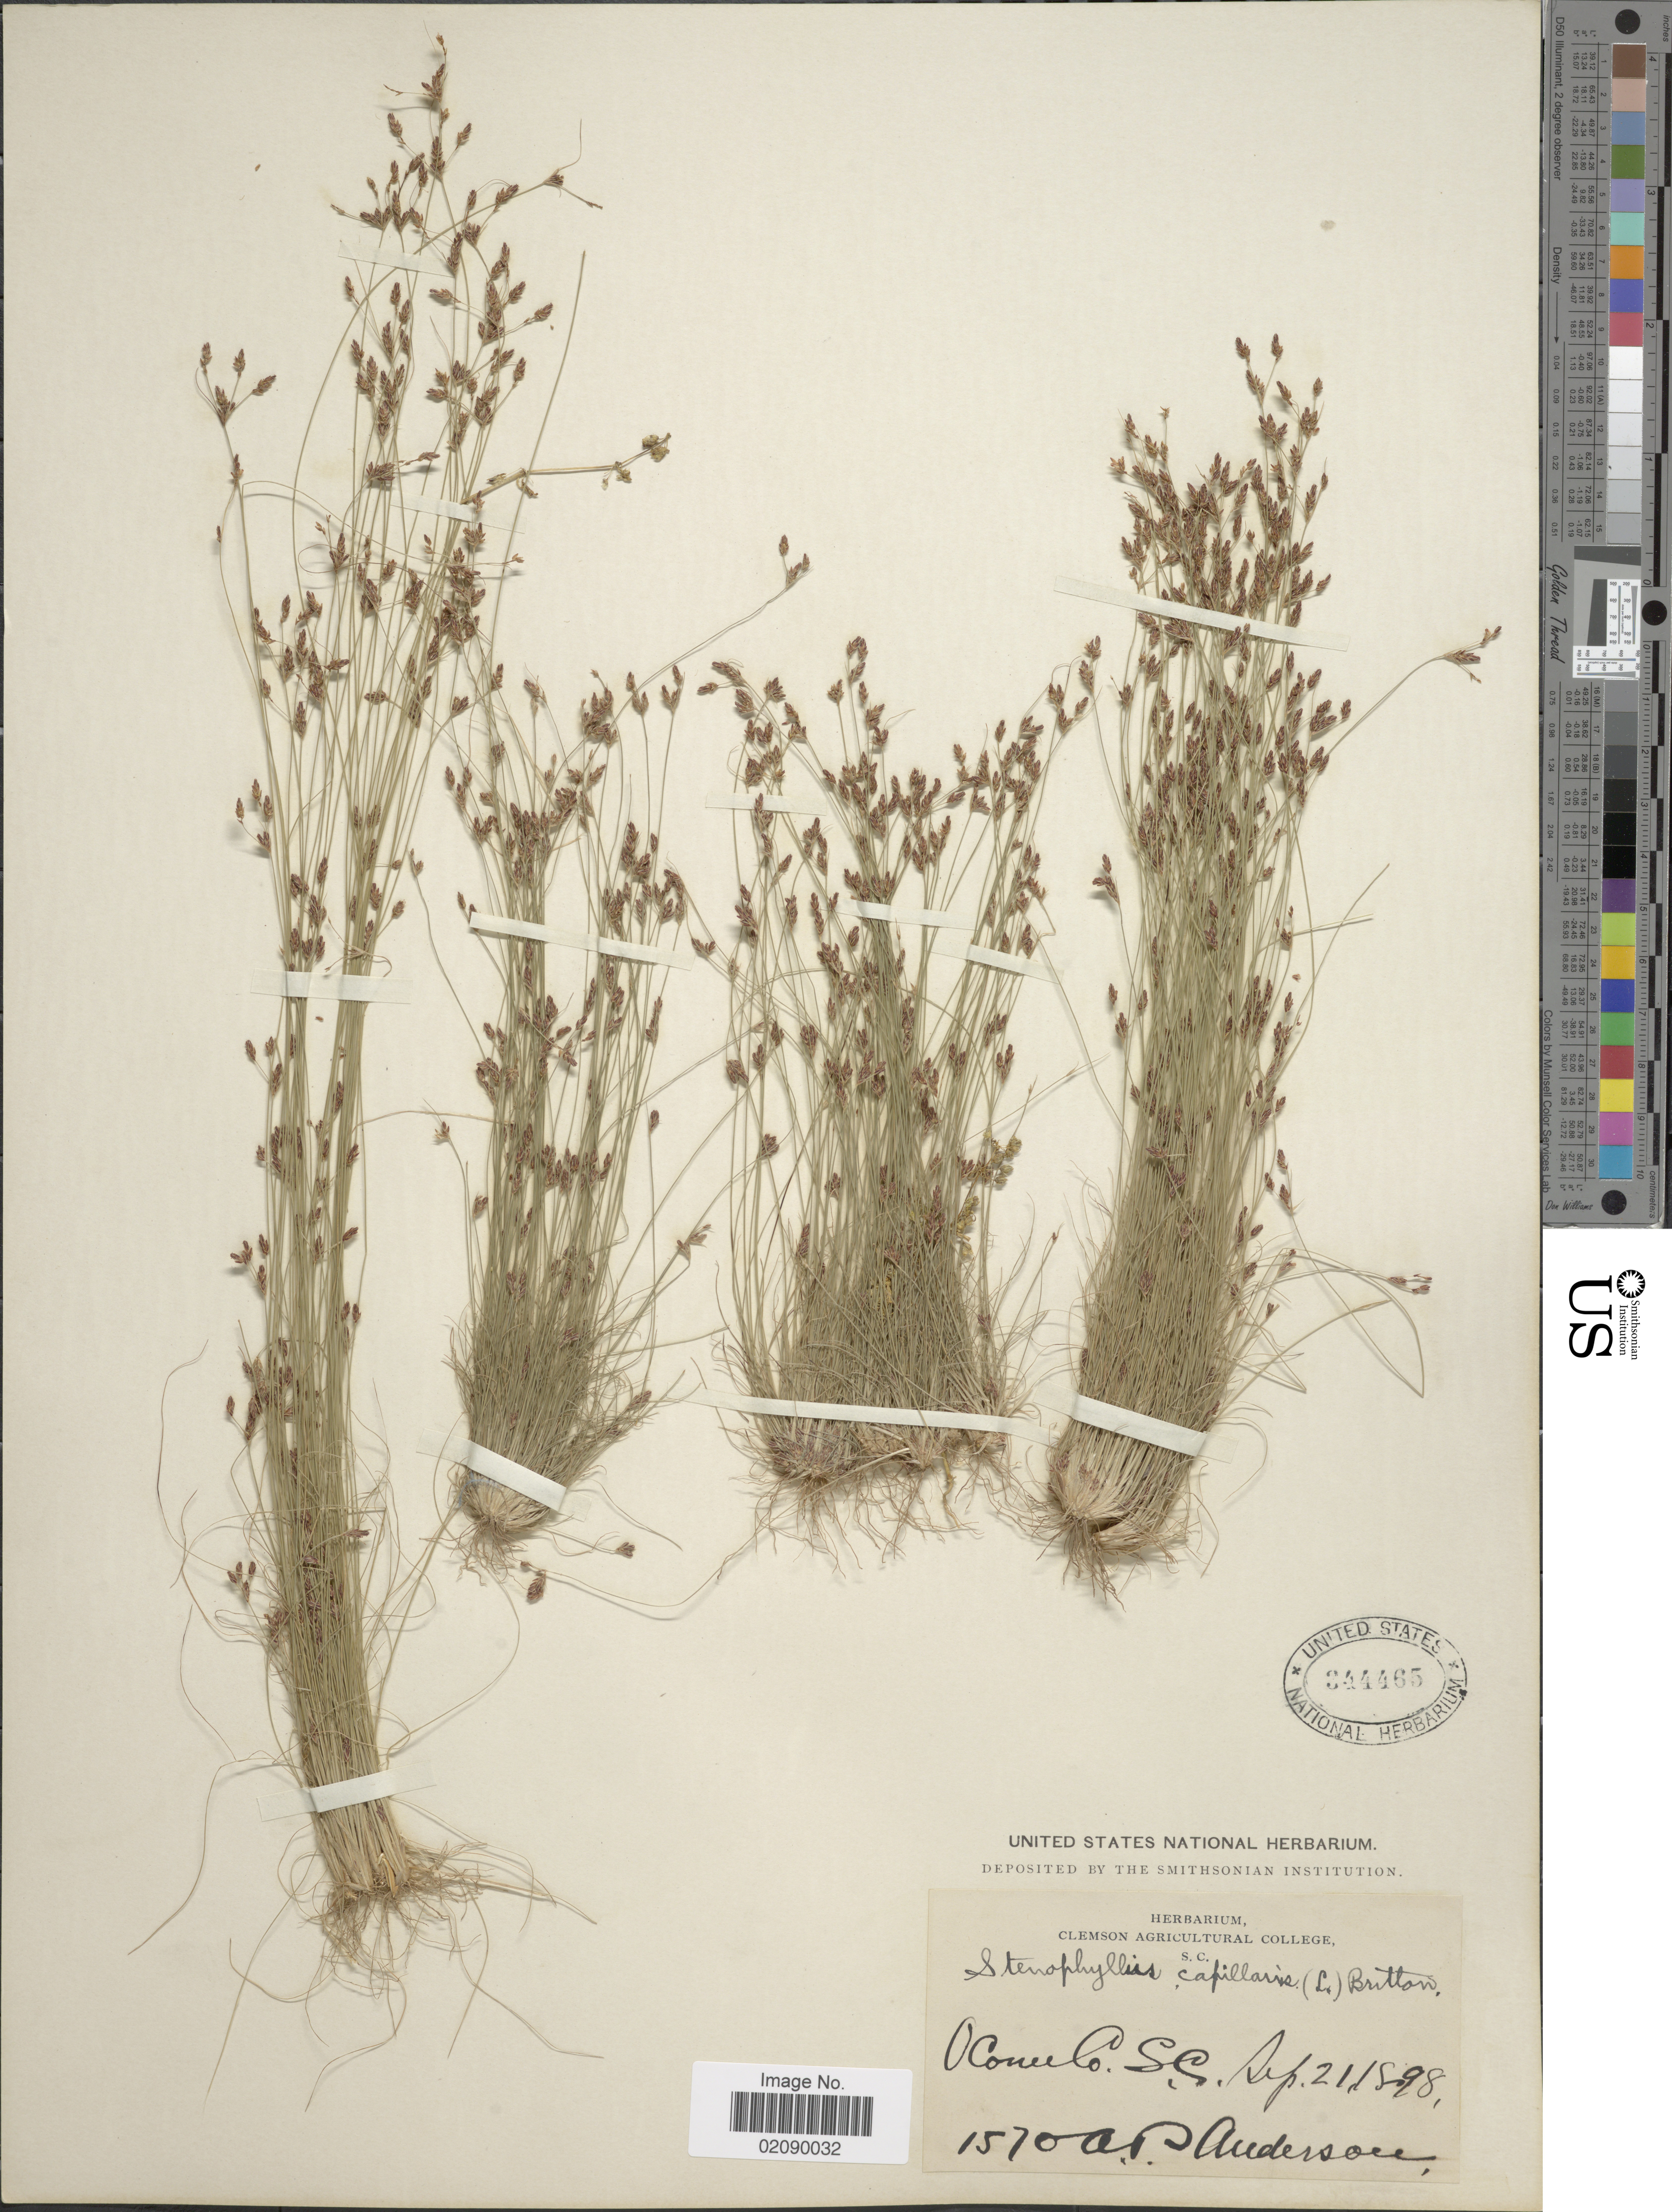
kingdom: Plantae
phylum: Tracheophyta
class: Liliopsida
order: Poales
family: Cyperaceae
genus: Bulbostylis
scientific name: Bulbostylis capillaris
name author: (L.) Kunth ex C.B. Clarke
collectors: A. P. Anderson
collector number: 1570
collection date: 1898-04-21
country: United States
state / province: South Carolina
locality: Ocunu Co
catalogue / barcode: US 344465